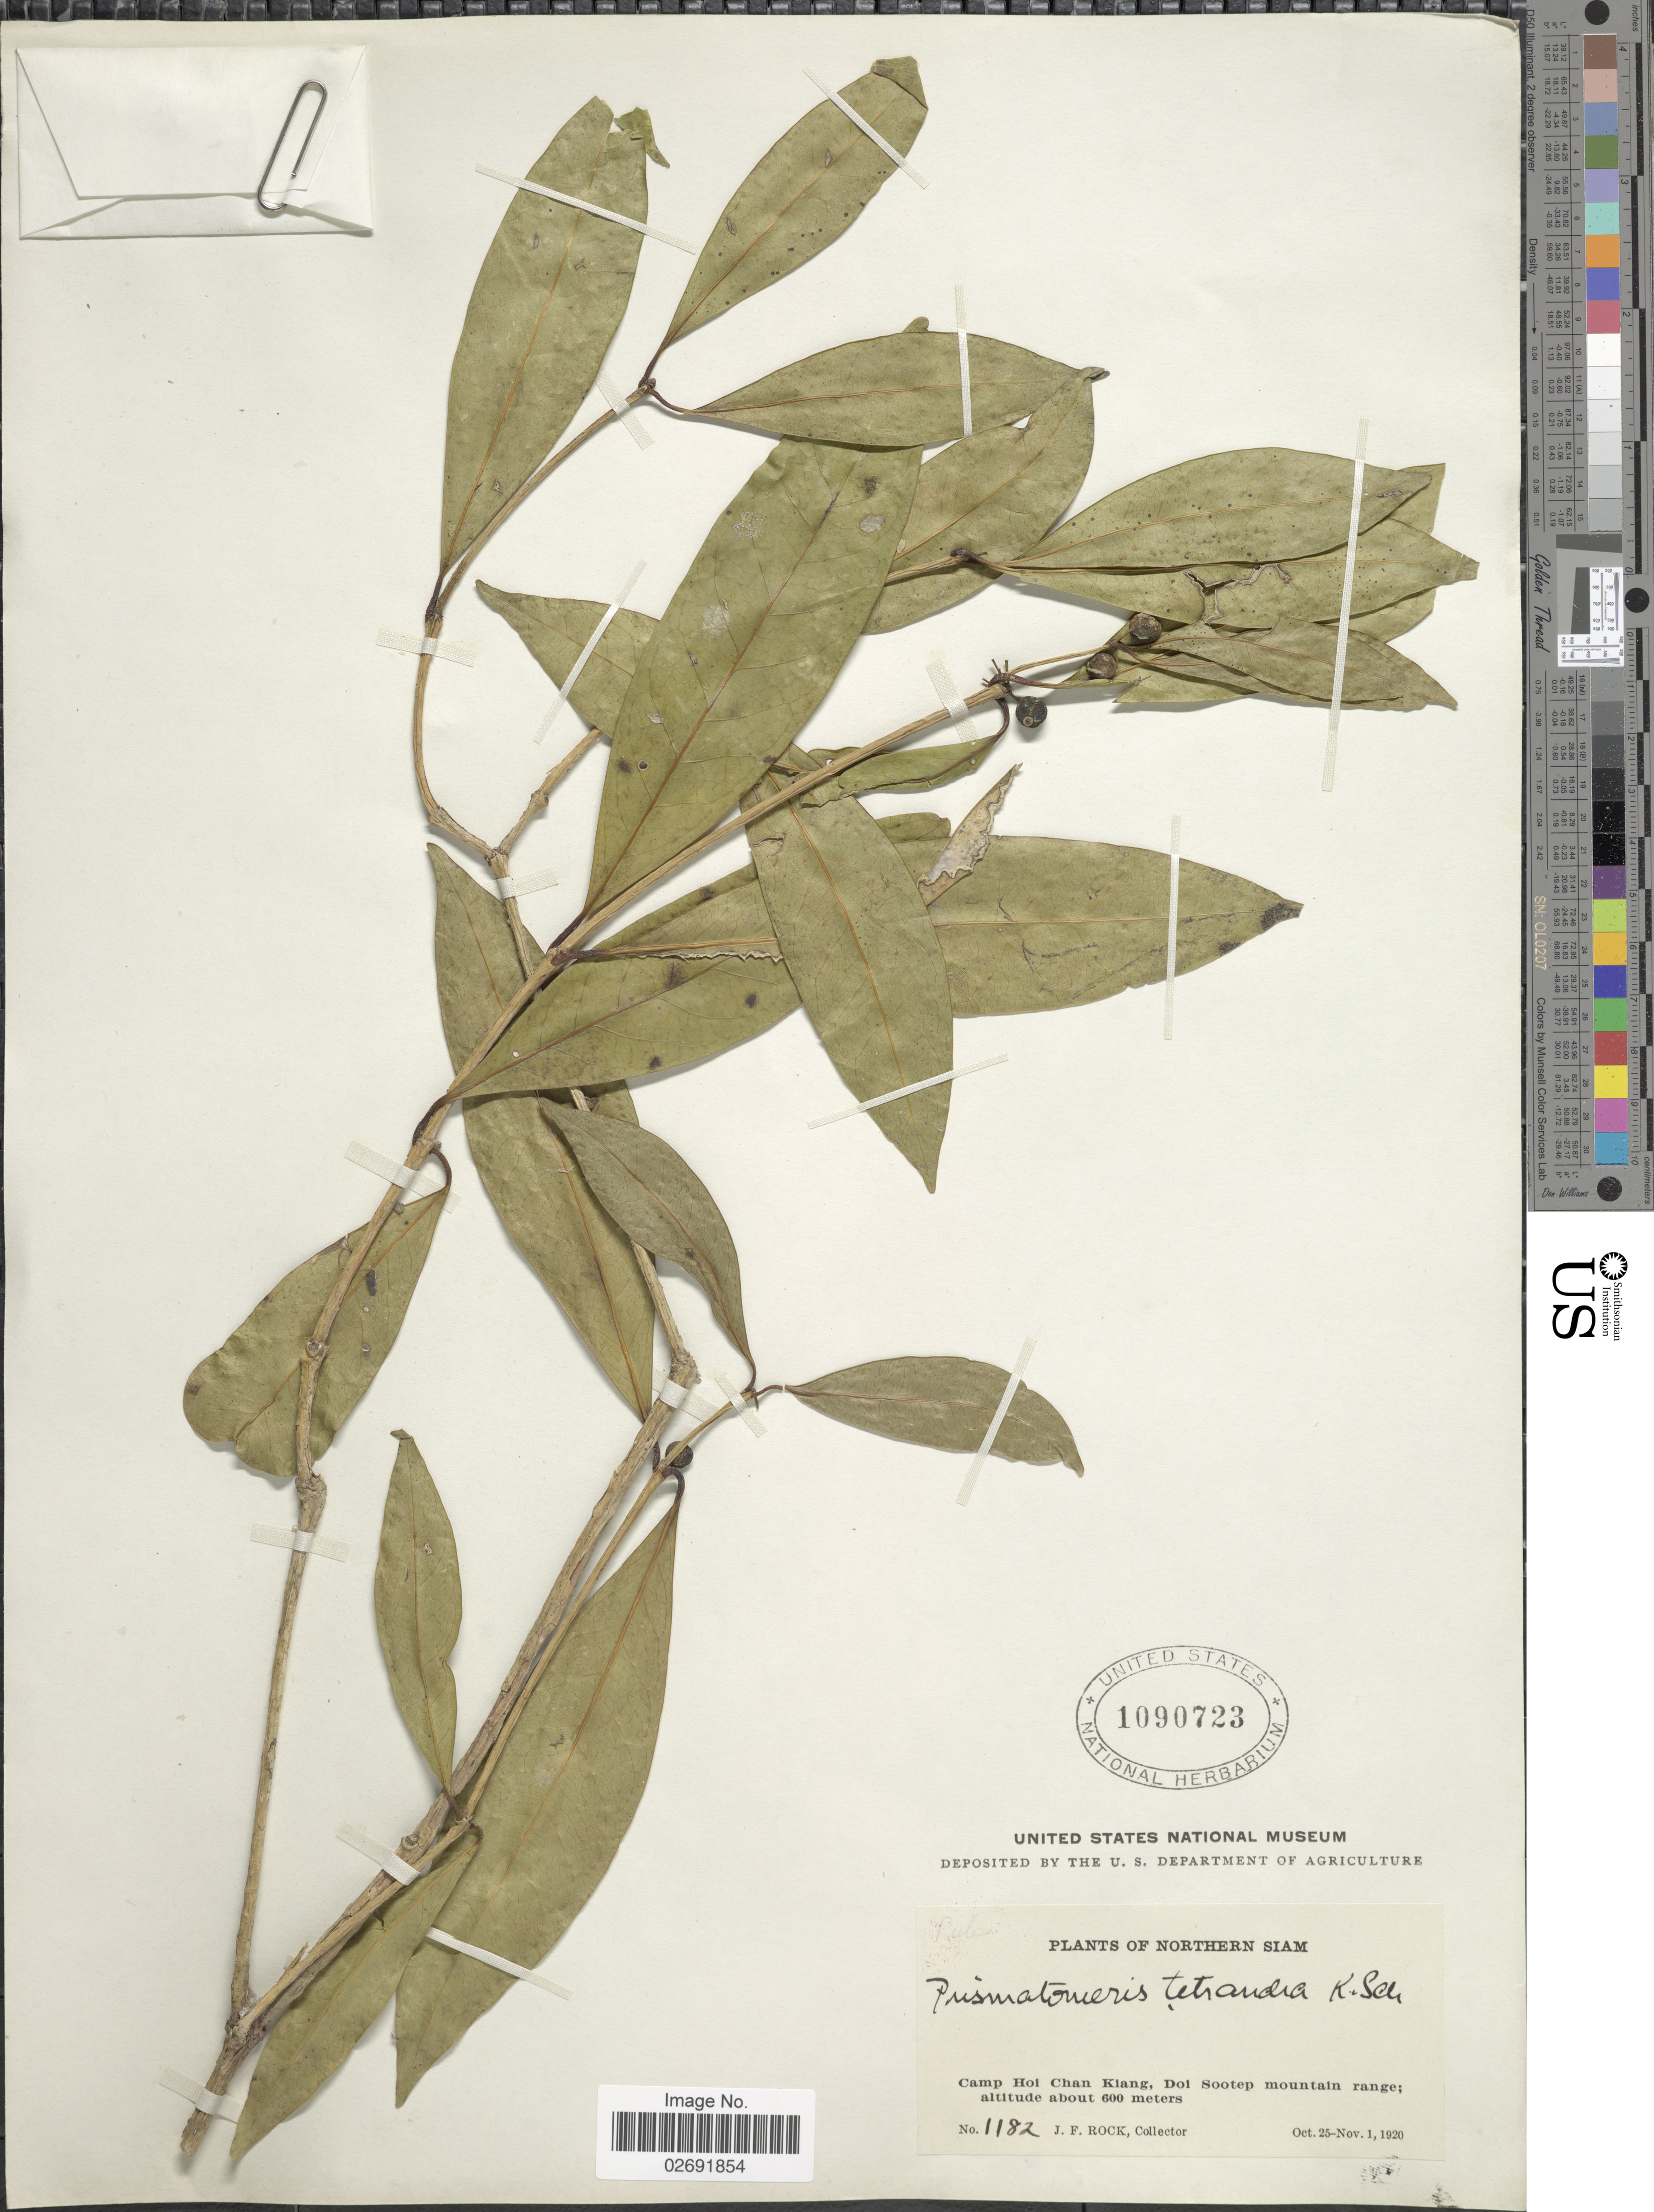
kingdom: Plantae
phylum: Tracheophyta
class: Magnoliopsida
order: Gentianales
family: Rubiaceae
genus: Prismatomeris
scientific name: Prismatomeris tetrandra subsp. tetrandra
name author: (Roxb.) K. Schum.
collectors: J. Rock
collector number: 1182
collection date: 1920-10-25/1920-11-01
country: Thailand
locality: Northern Siam, Camp Hoi Chan Kiang, Doi Sootep mountain range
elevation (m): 600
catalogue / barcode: US 1090723